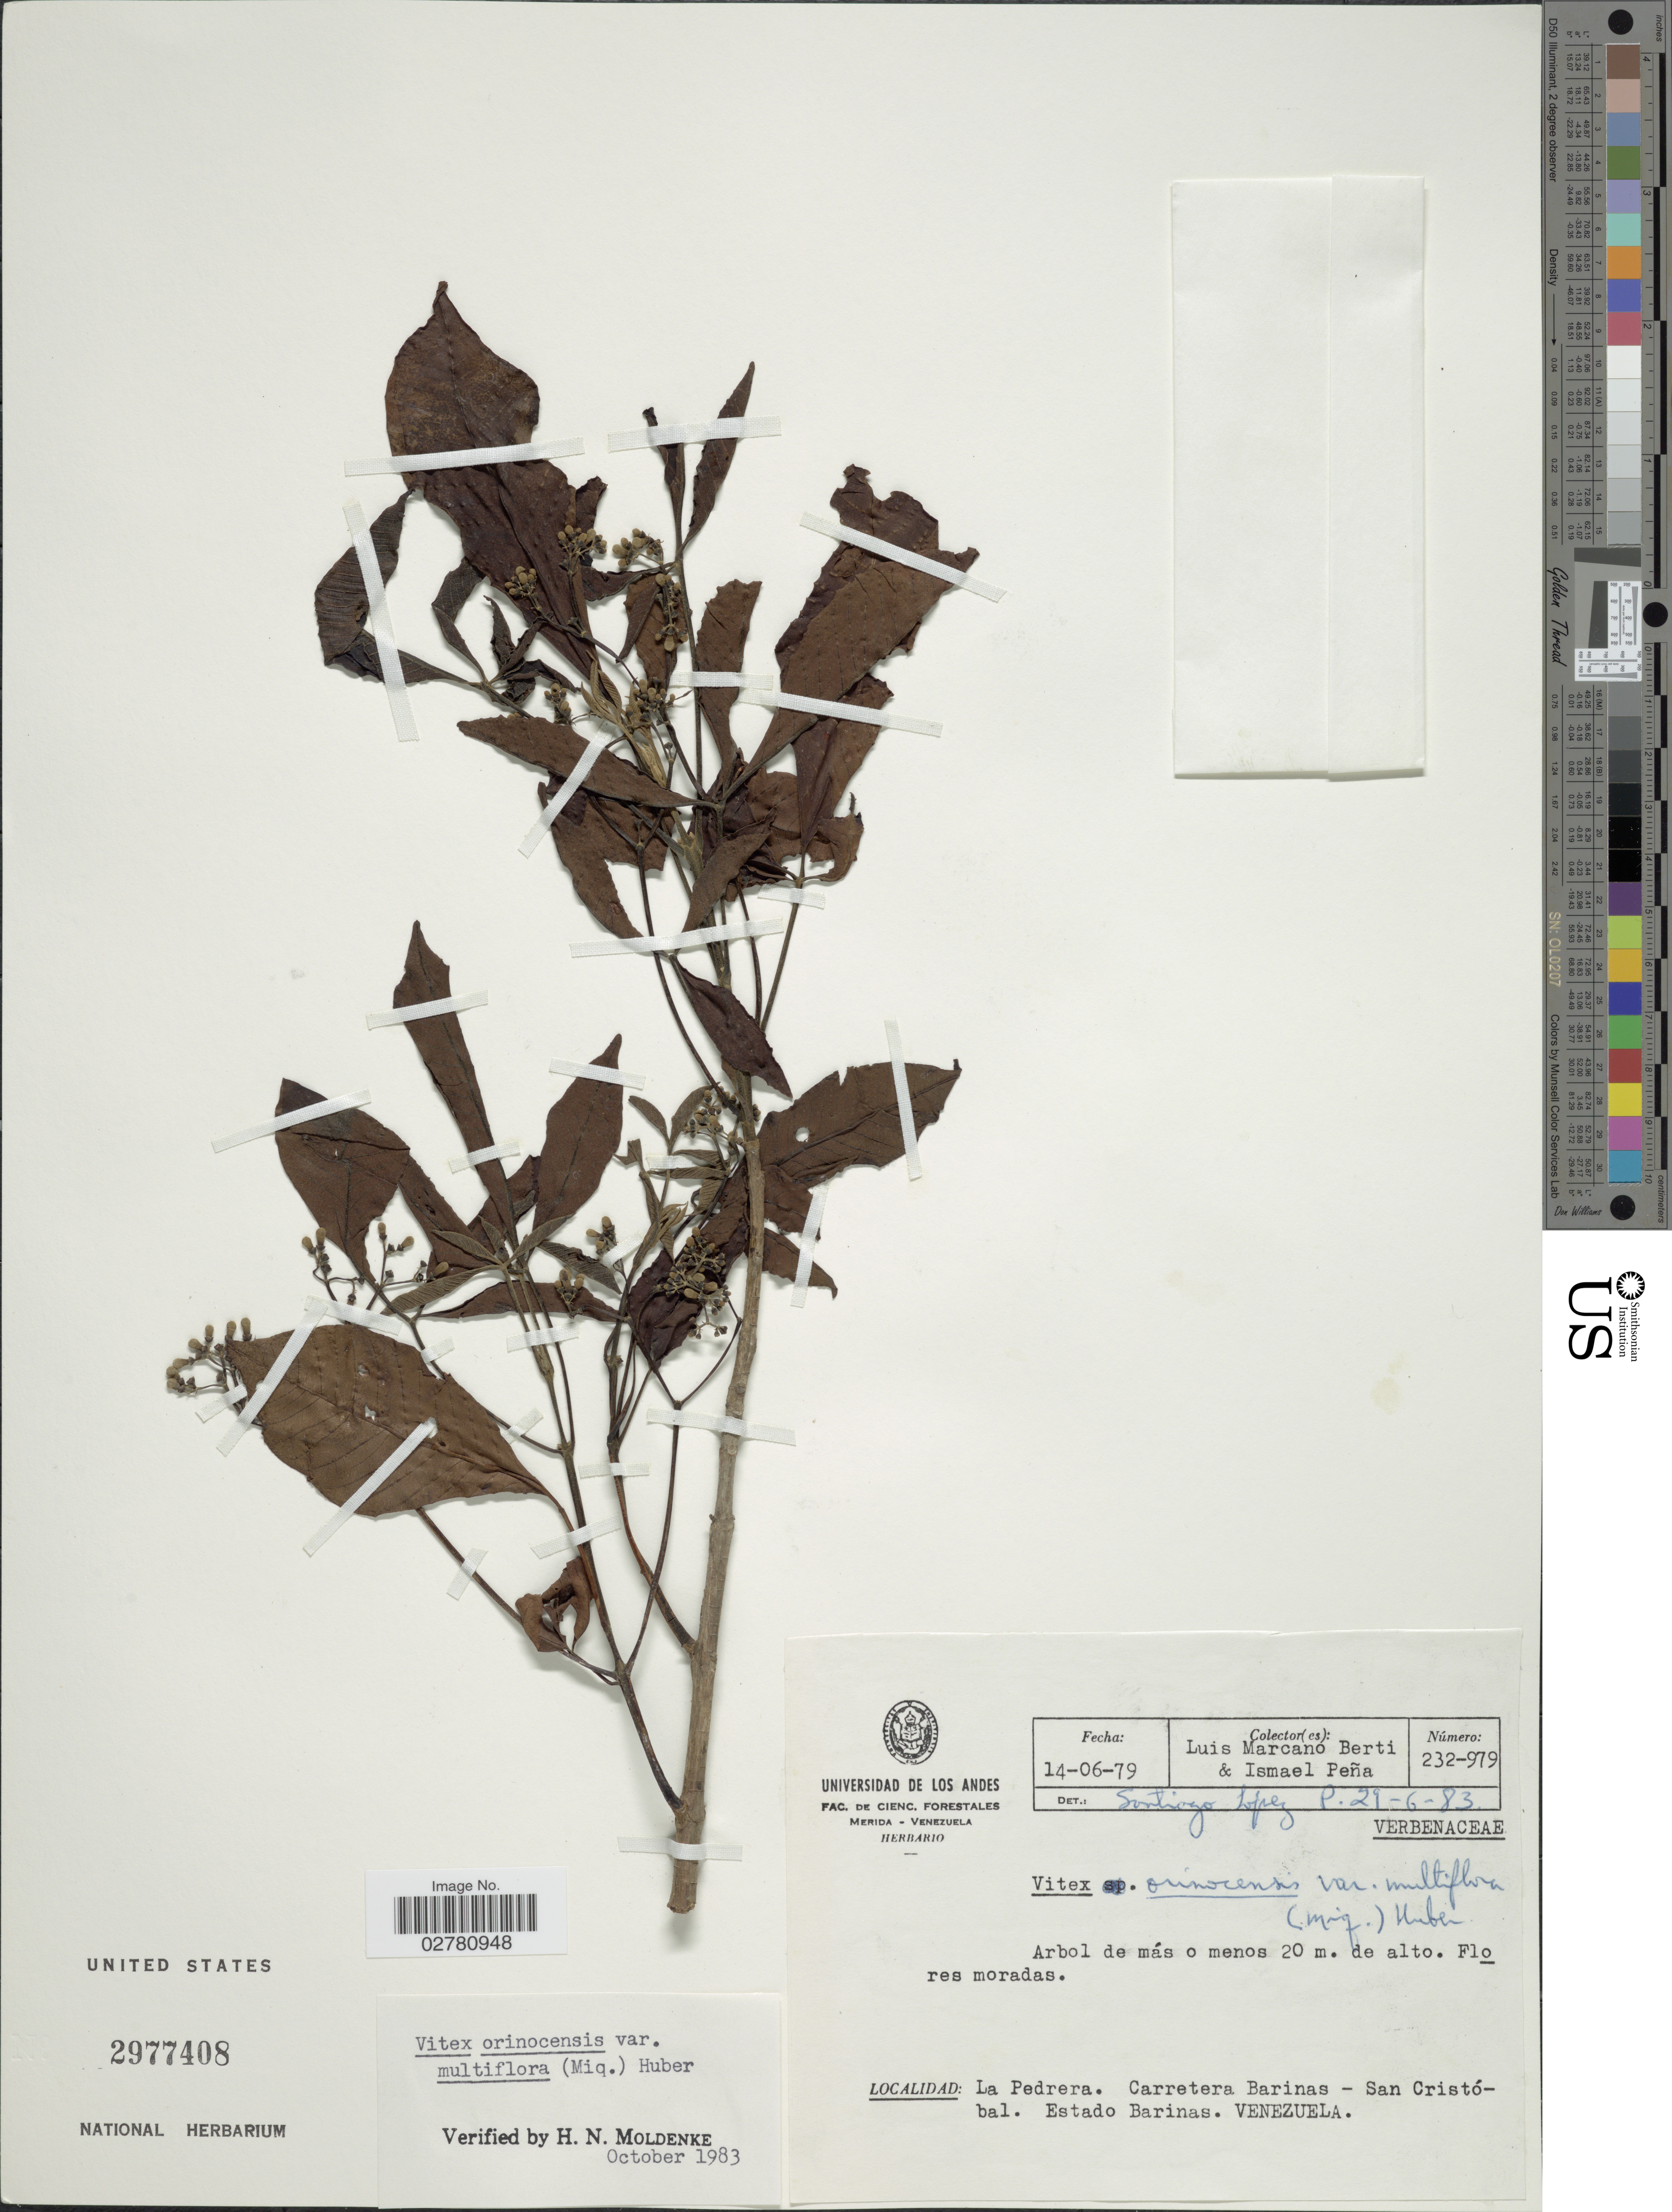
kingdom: Plantae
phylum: Tracheophyta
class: Magnoliopsida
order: Lamiales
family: Lamiaceae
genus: Vitex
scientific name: Vitex orinocensis var. multiflora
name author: (Miq.) Huber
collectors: L. Marcano-Berti & I. Pena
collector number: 232-979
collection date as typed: Transcribed d/m/y: 14/6/79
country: Venezuela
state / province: Barinas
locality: La Pedrera. Carretera Barinas-San Cristóbal. Estado Barinas.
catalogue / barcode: US 2977408